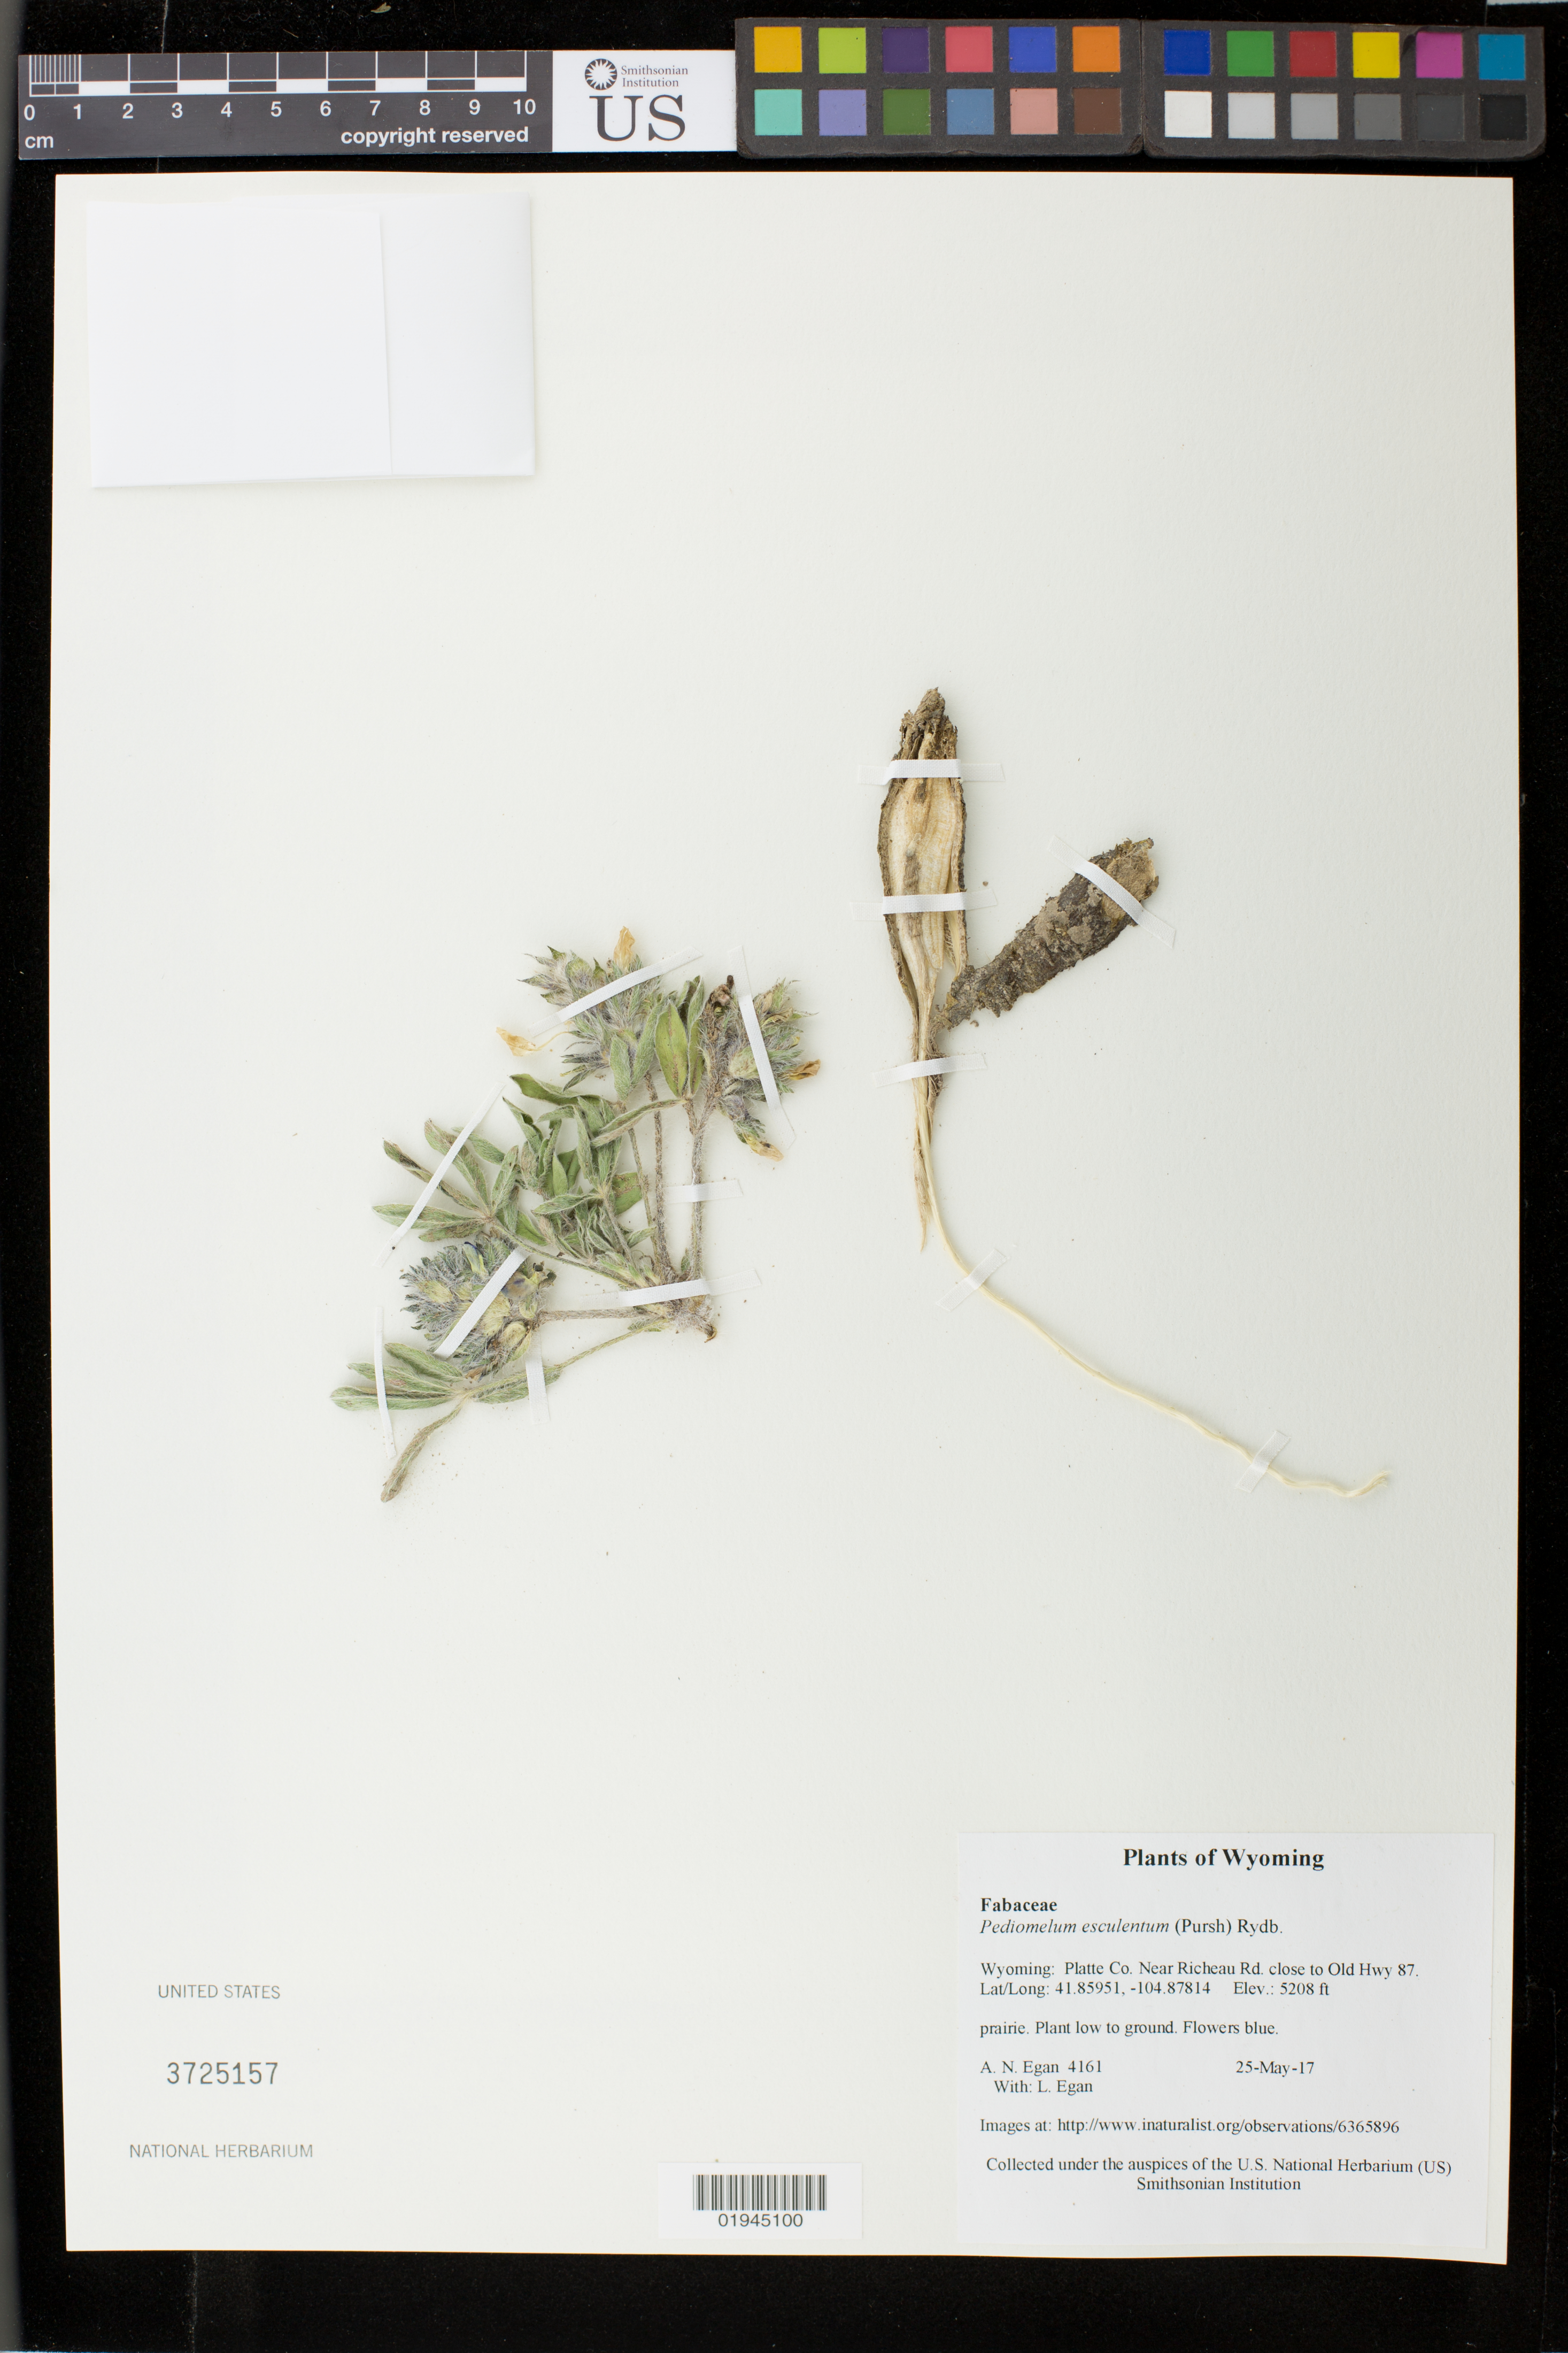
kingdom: Plantae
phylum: Tracheophyta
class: Magnoliopsida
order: Fabales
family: Fabaceae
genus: Pediomelum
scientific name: Pediomelum esculentum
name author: (Pursh) Rydb.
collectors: A. N. Egan & L. Egan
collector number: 4161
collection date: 2017-05-25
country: United States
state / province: Wyoming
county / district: Platte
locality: Near Richeau Rd. close to Old Hwy 87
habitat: prairie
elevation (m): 1587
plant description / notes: http://www.inaturalist.org/observations/6365896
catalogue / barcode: US 3725157